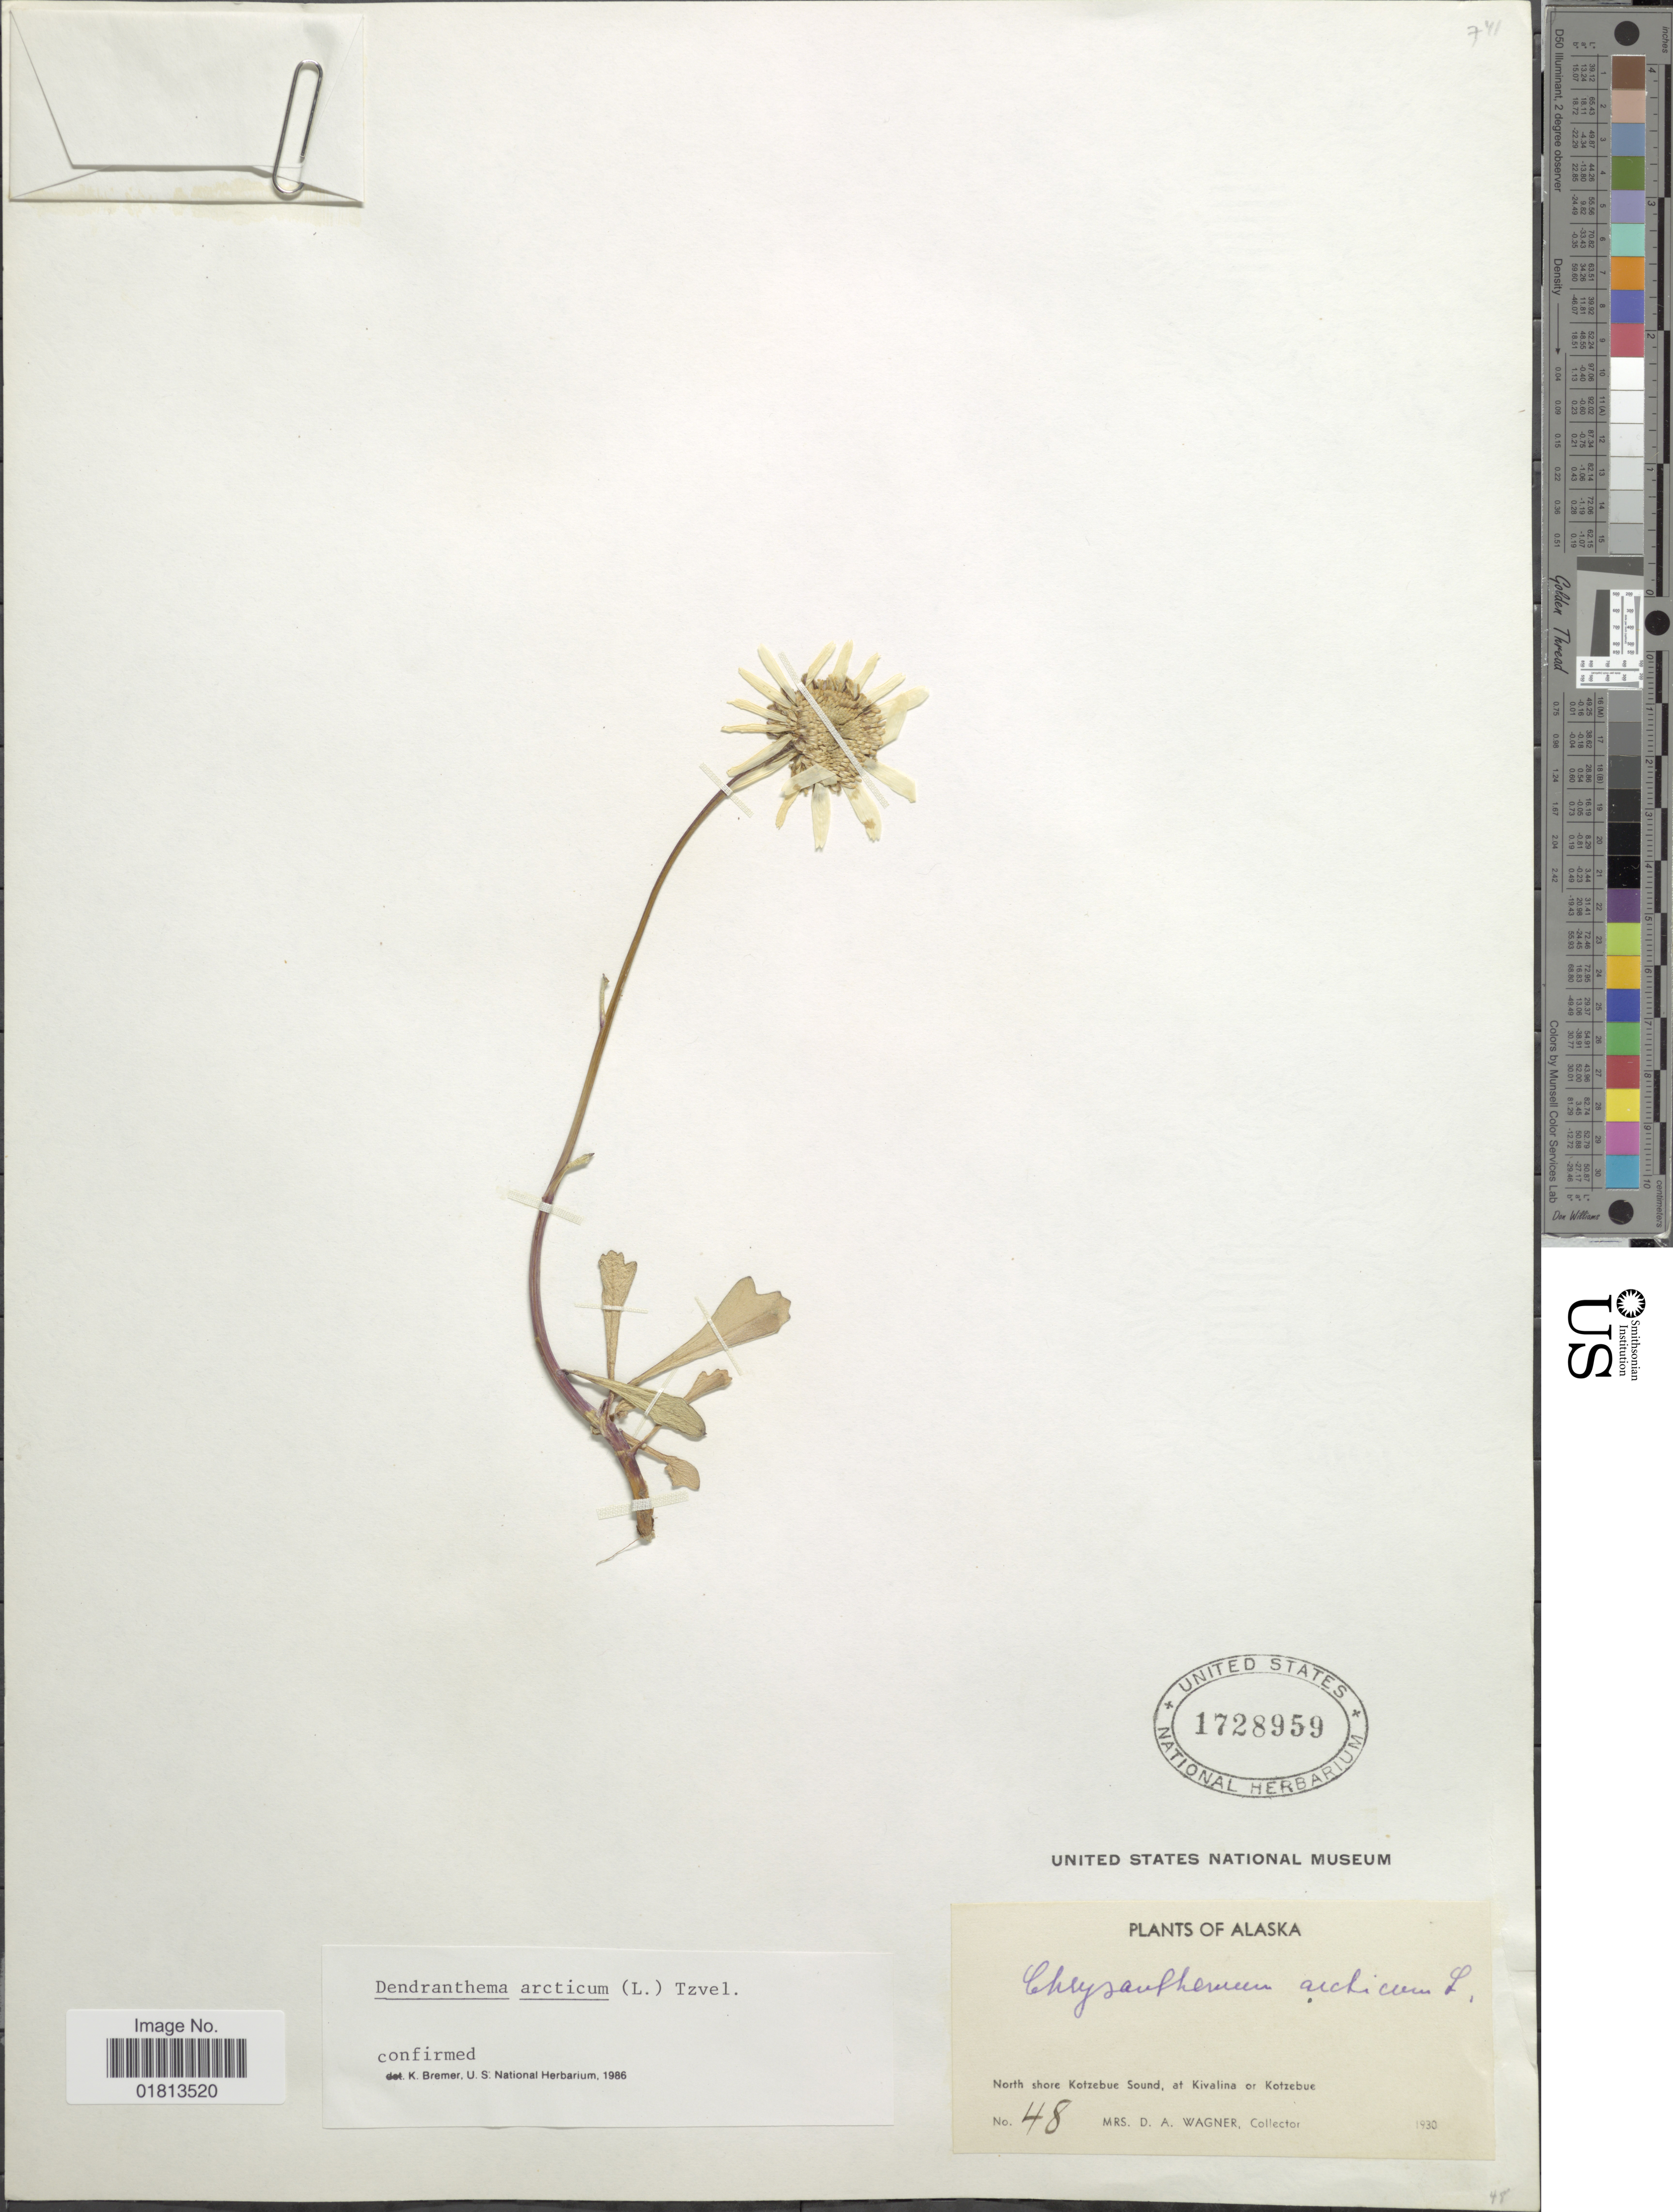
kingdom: Plantae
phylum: Tracheophyta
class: Magnoliopsida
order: Asterales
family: Asteraceae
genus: Dendranthema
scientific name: Dendranthema arcticum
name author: (L.) Tzvelev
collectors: D. Wagner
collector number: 48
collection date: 1930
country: United States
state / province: Alaska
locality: North shore Kotzebue Sound, at Kivalina or Kotzebue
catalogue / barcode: US 1728959